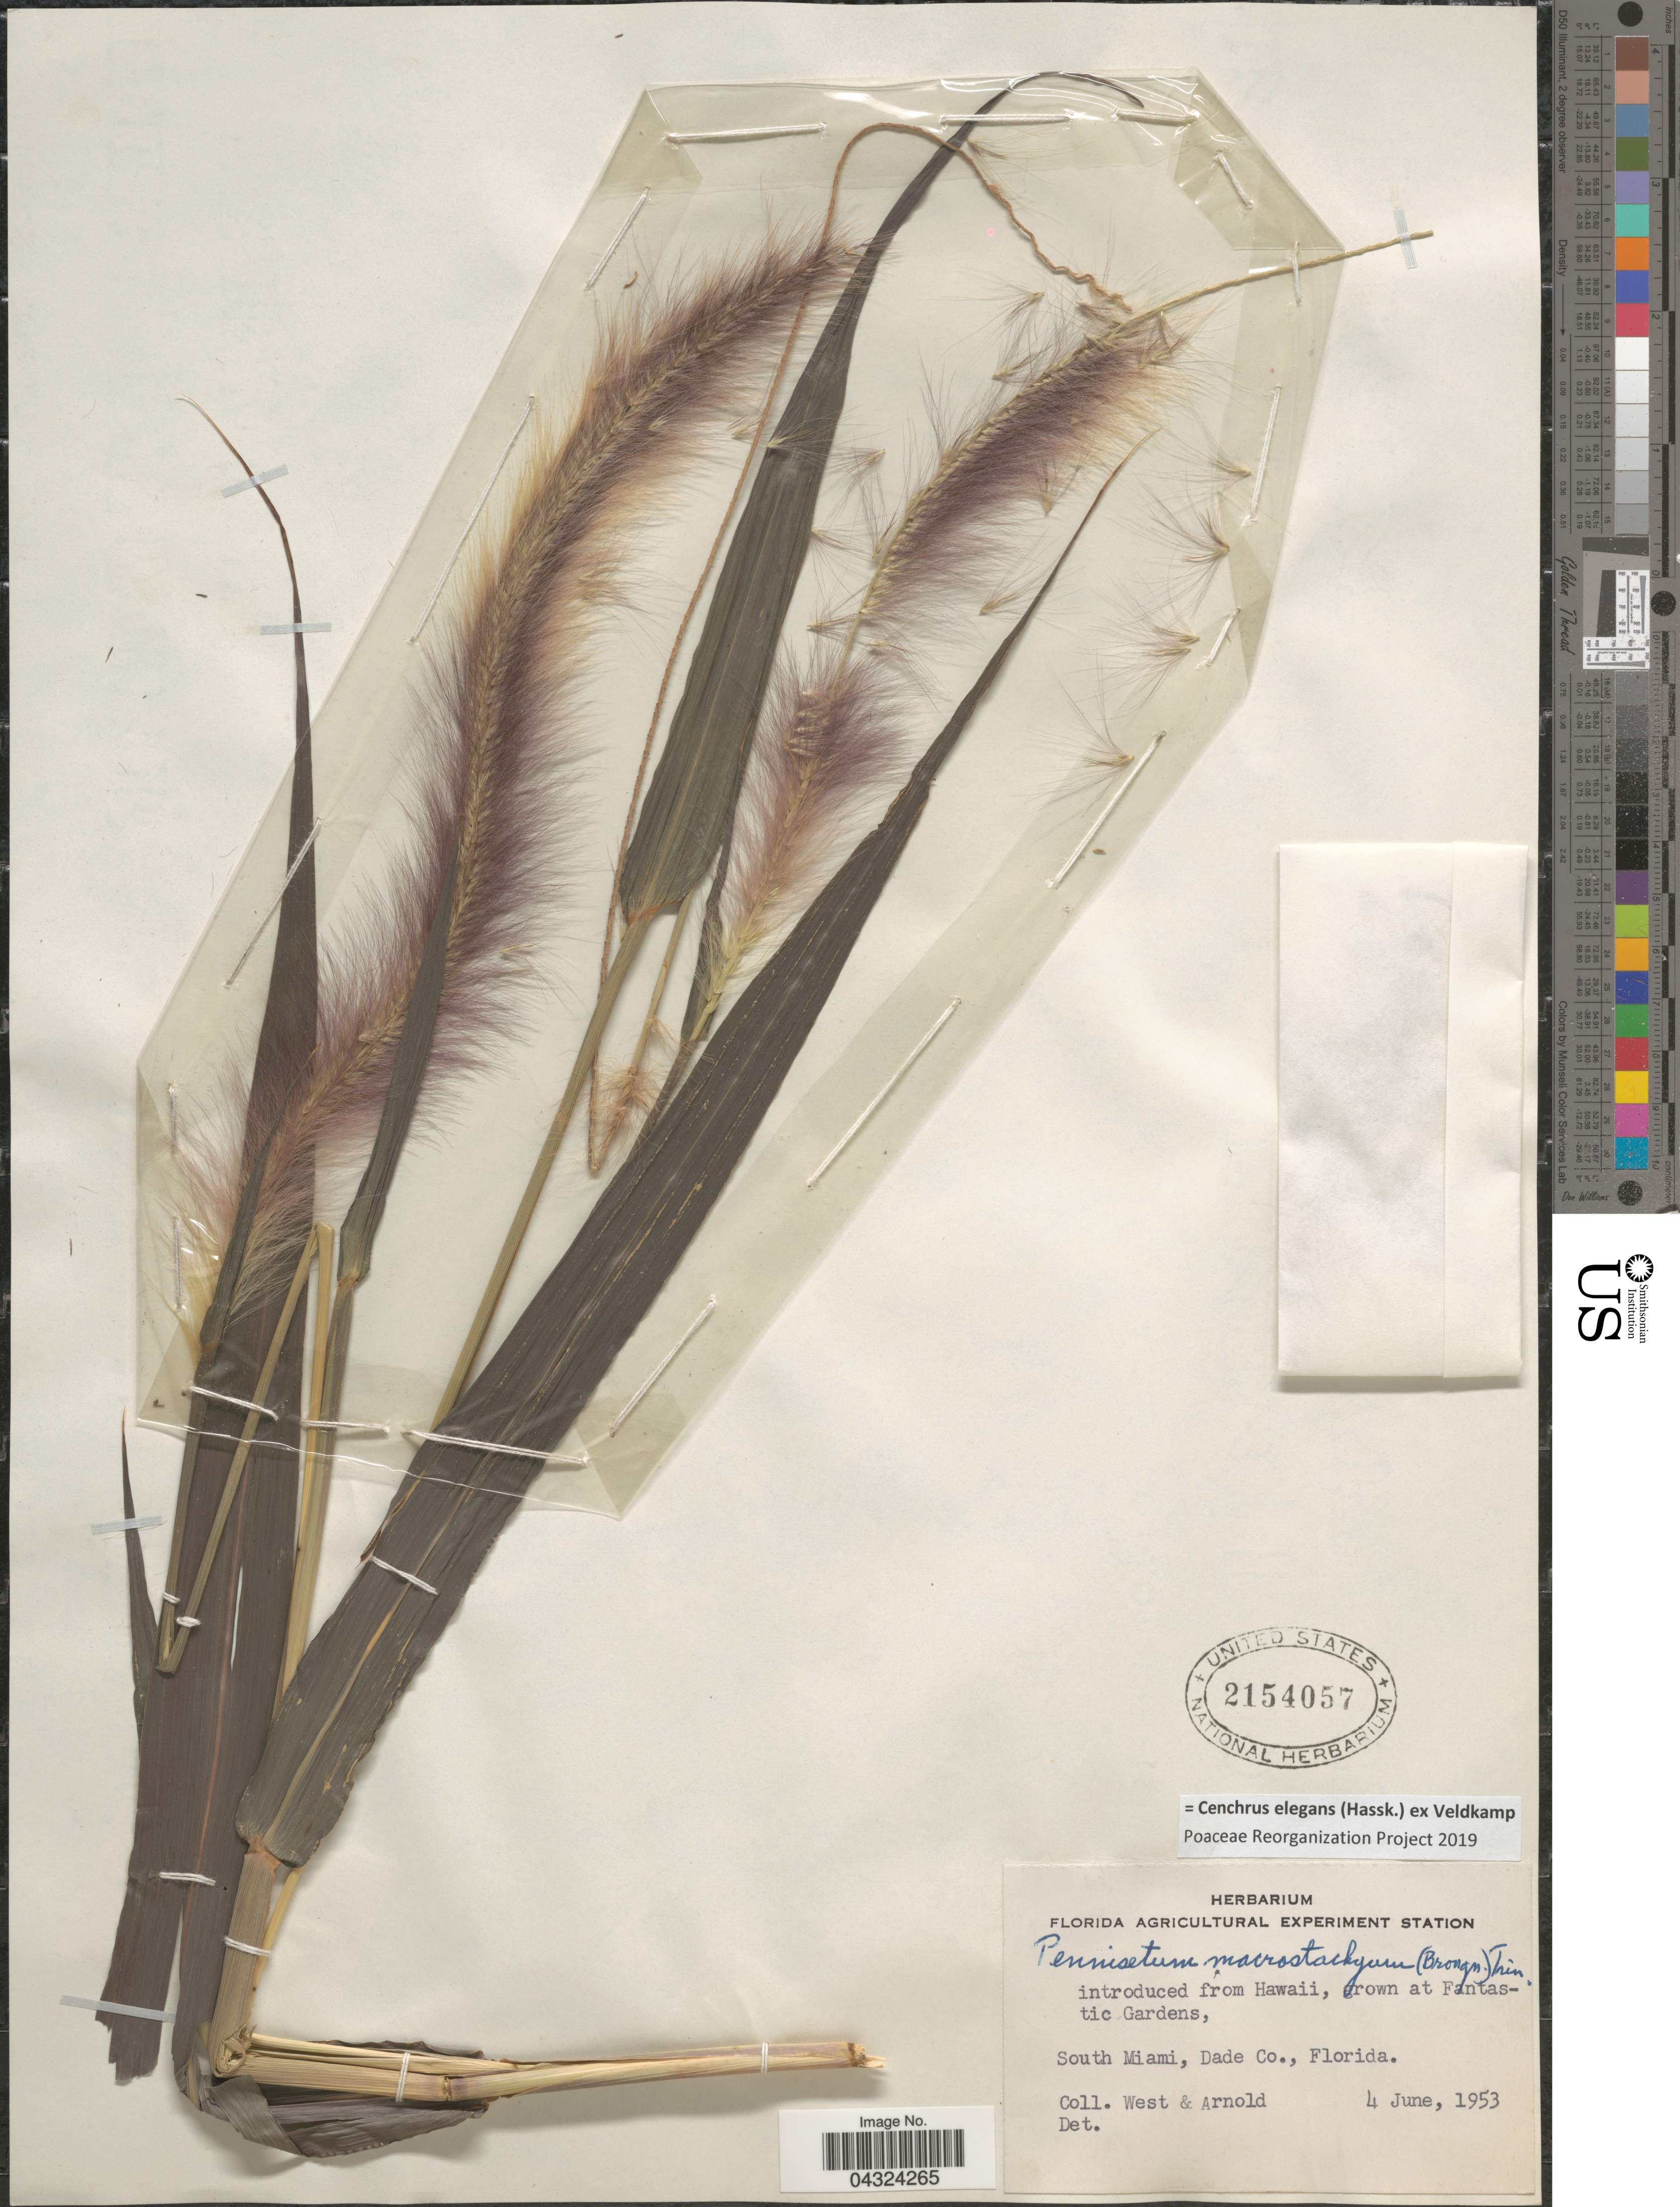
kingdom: Plantae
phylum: Tracheophyta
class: Liliopsida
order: Poales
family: Poaceae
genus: Cenchrus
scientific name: Cenchrus elegans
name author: (Hassk.) Veldkamp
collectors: -. West & -. Arnold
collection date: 1953-06-04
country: United States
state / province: Florida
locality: Grown at Fantastic Gardens. South Miami, Dade Co.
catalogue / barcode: US 2154057